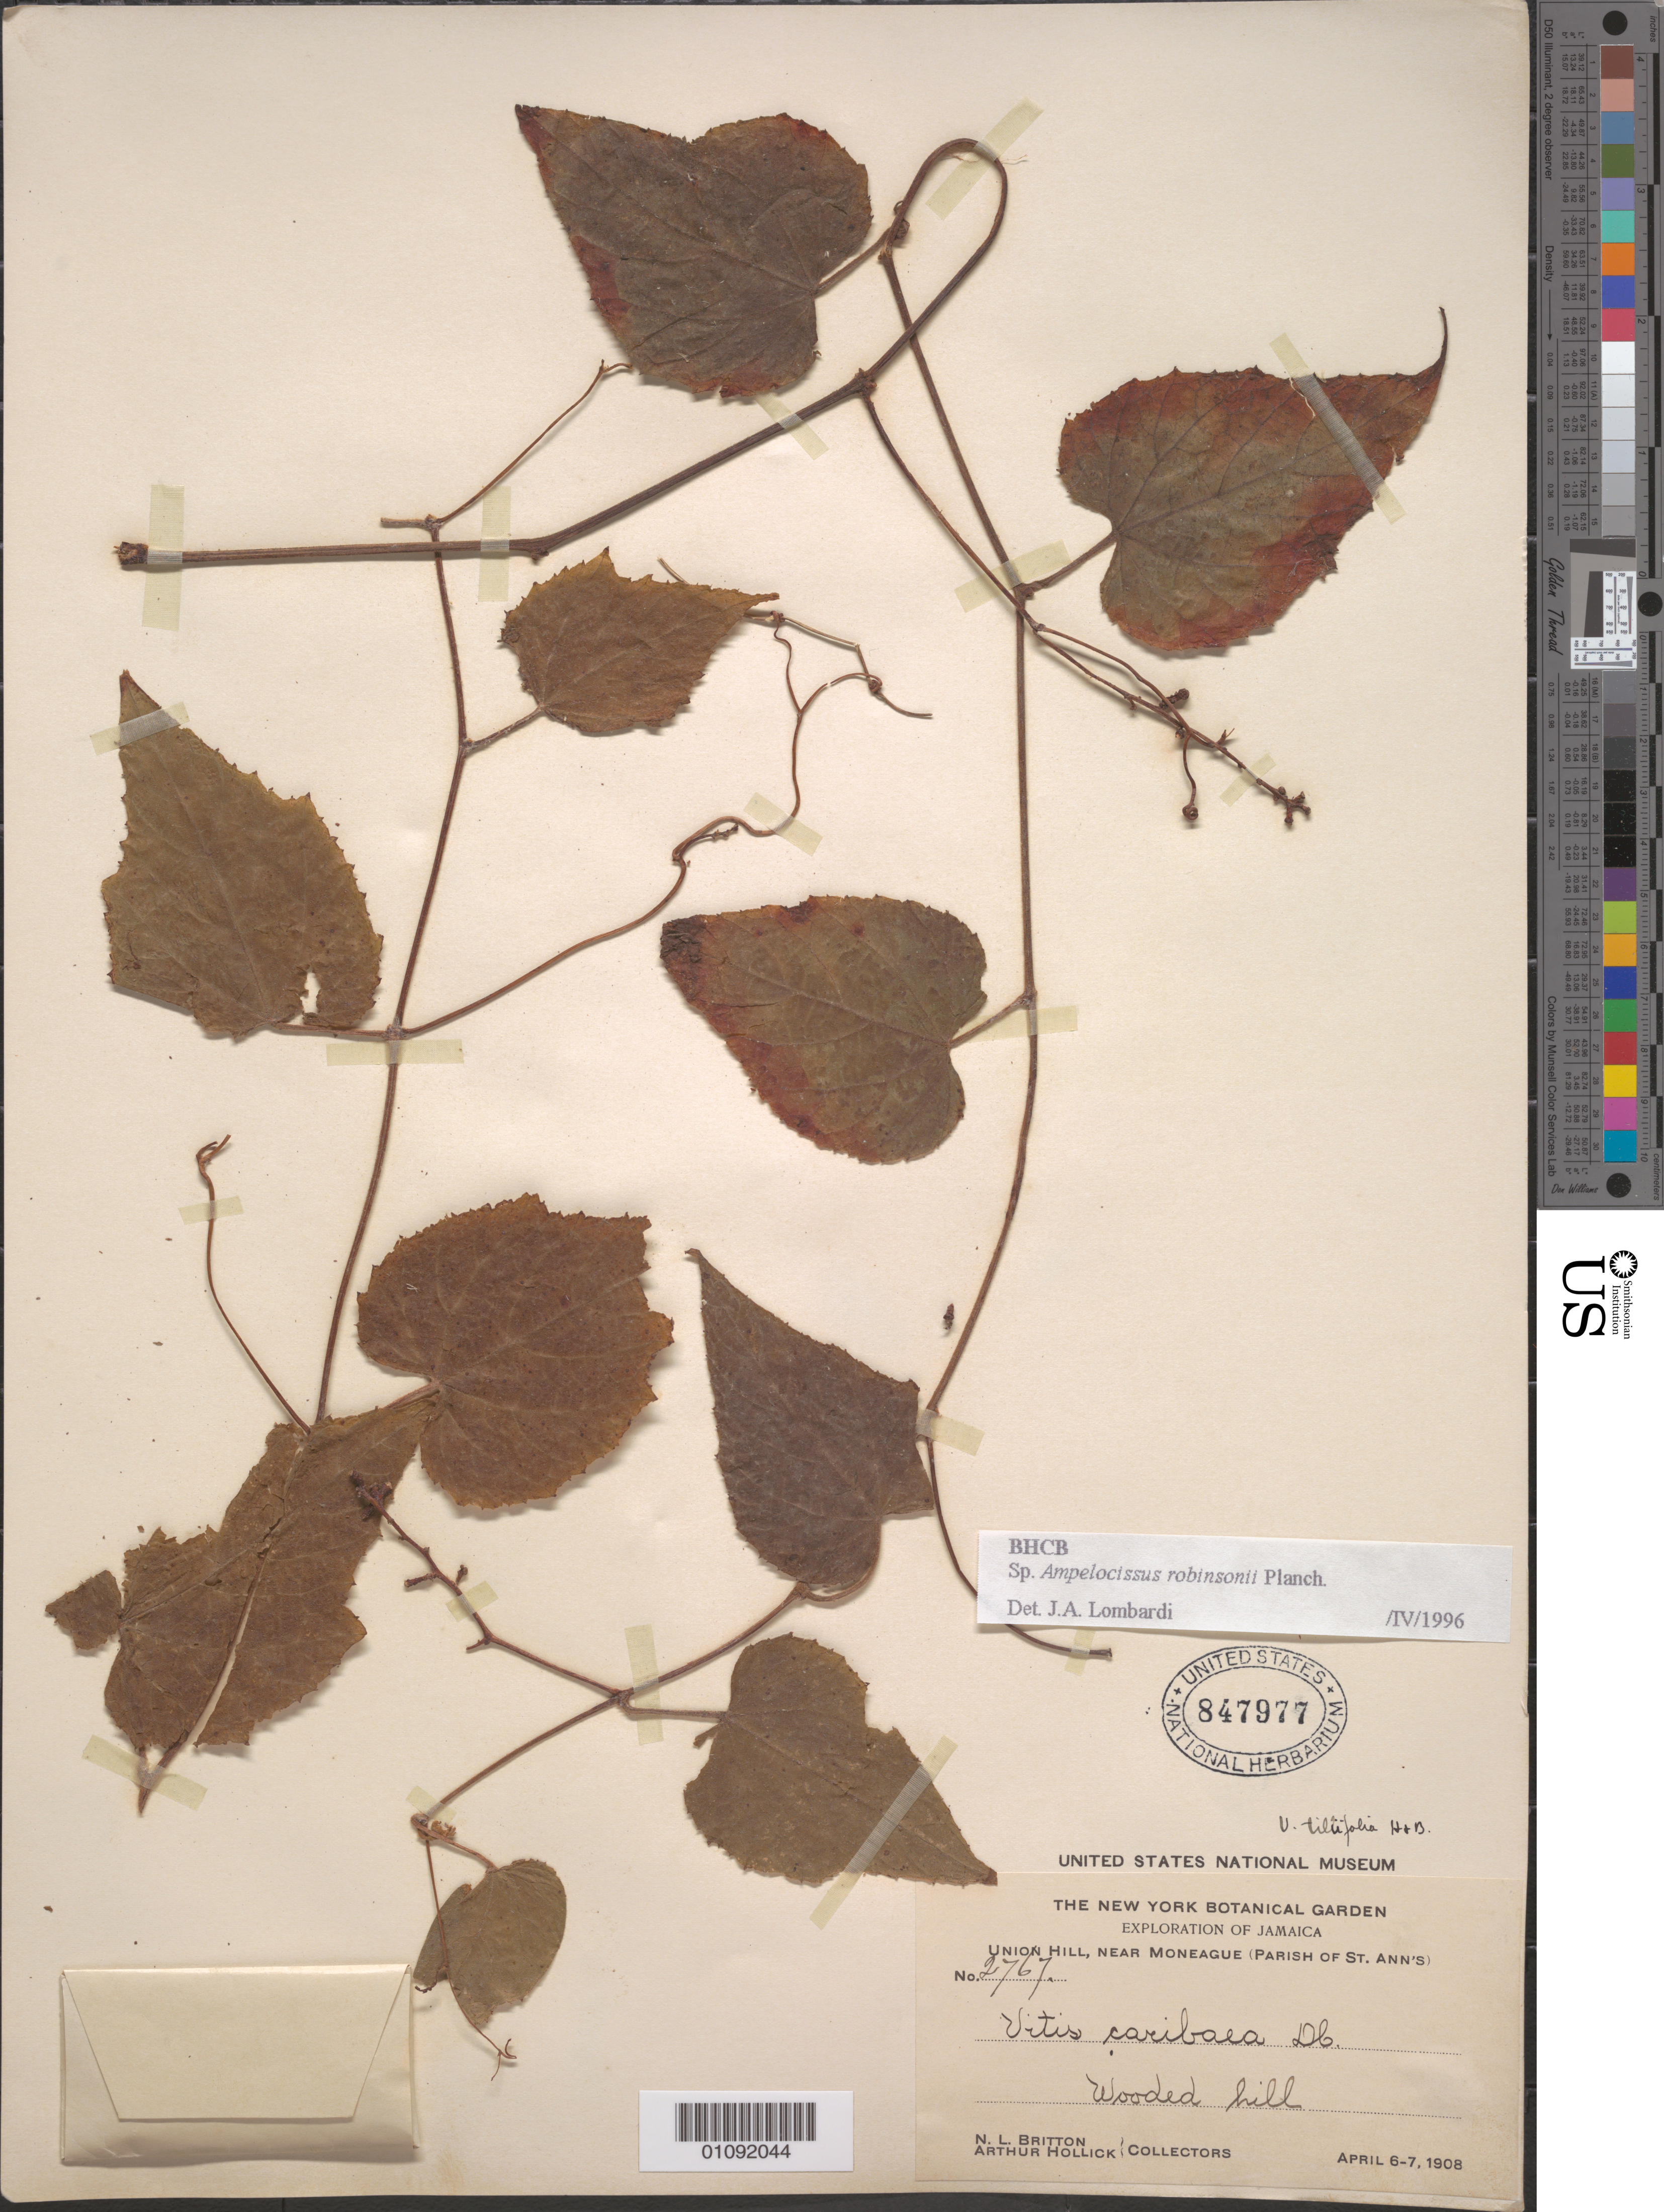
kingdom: Plantae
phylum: Tracheophyta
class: Magnoliopsida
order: Vitales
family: Vitaceae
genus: Ampelocissus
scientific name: Ampelocissus robinsonii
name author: Planch.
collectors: N. Britton & A. Hollick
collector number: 2767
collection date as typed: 06 Apr 1908 and 07 Apr 1908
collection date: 1908-04-06,1908-04-07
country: Jamaica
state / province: Saint Ann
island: Jamaica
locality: Union Hill, near Moneague (Parish of St. Ann's)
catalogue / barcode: US 847977